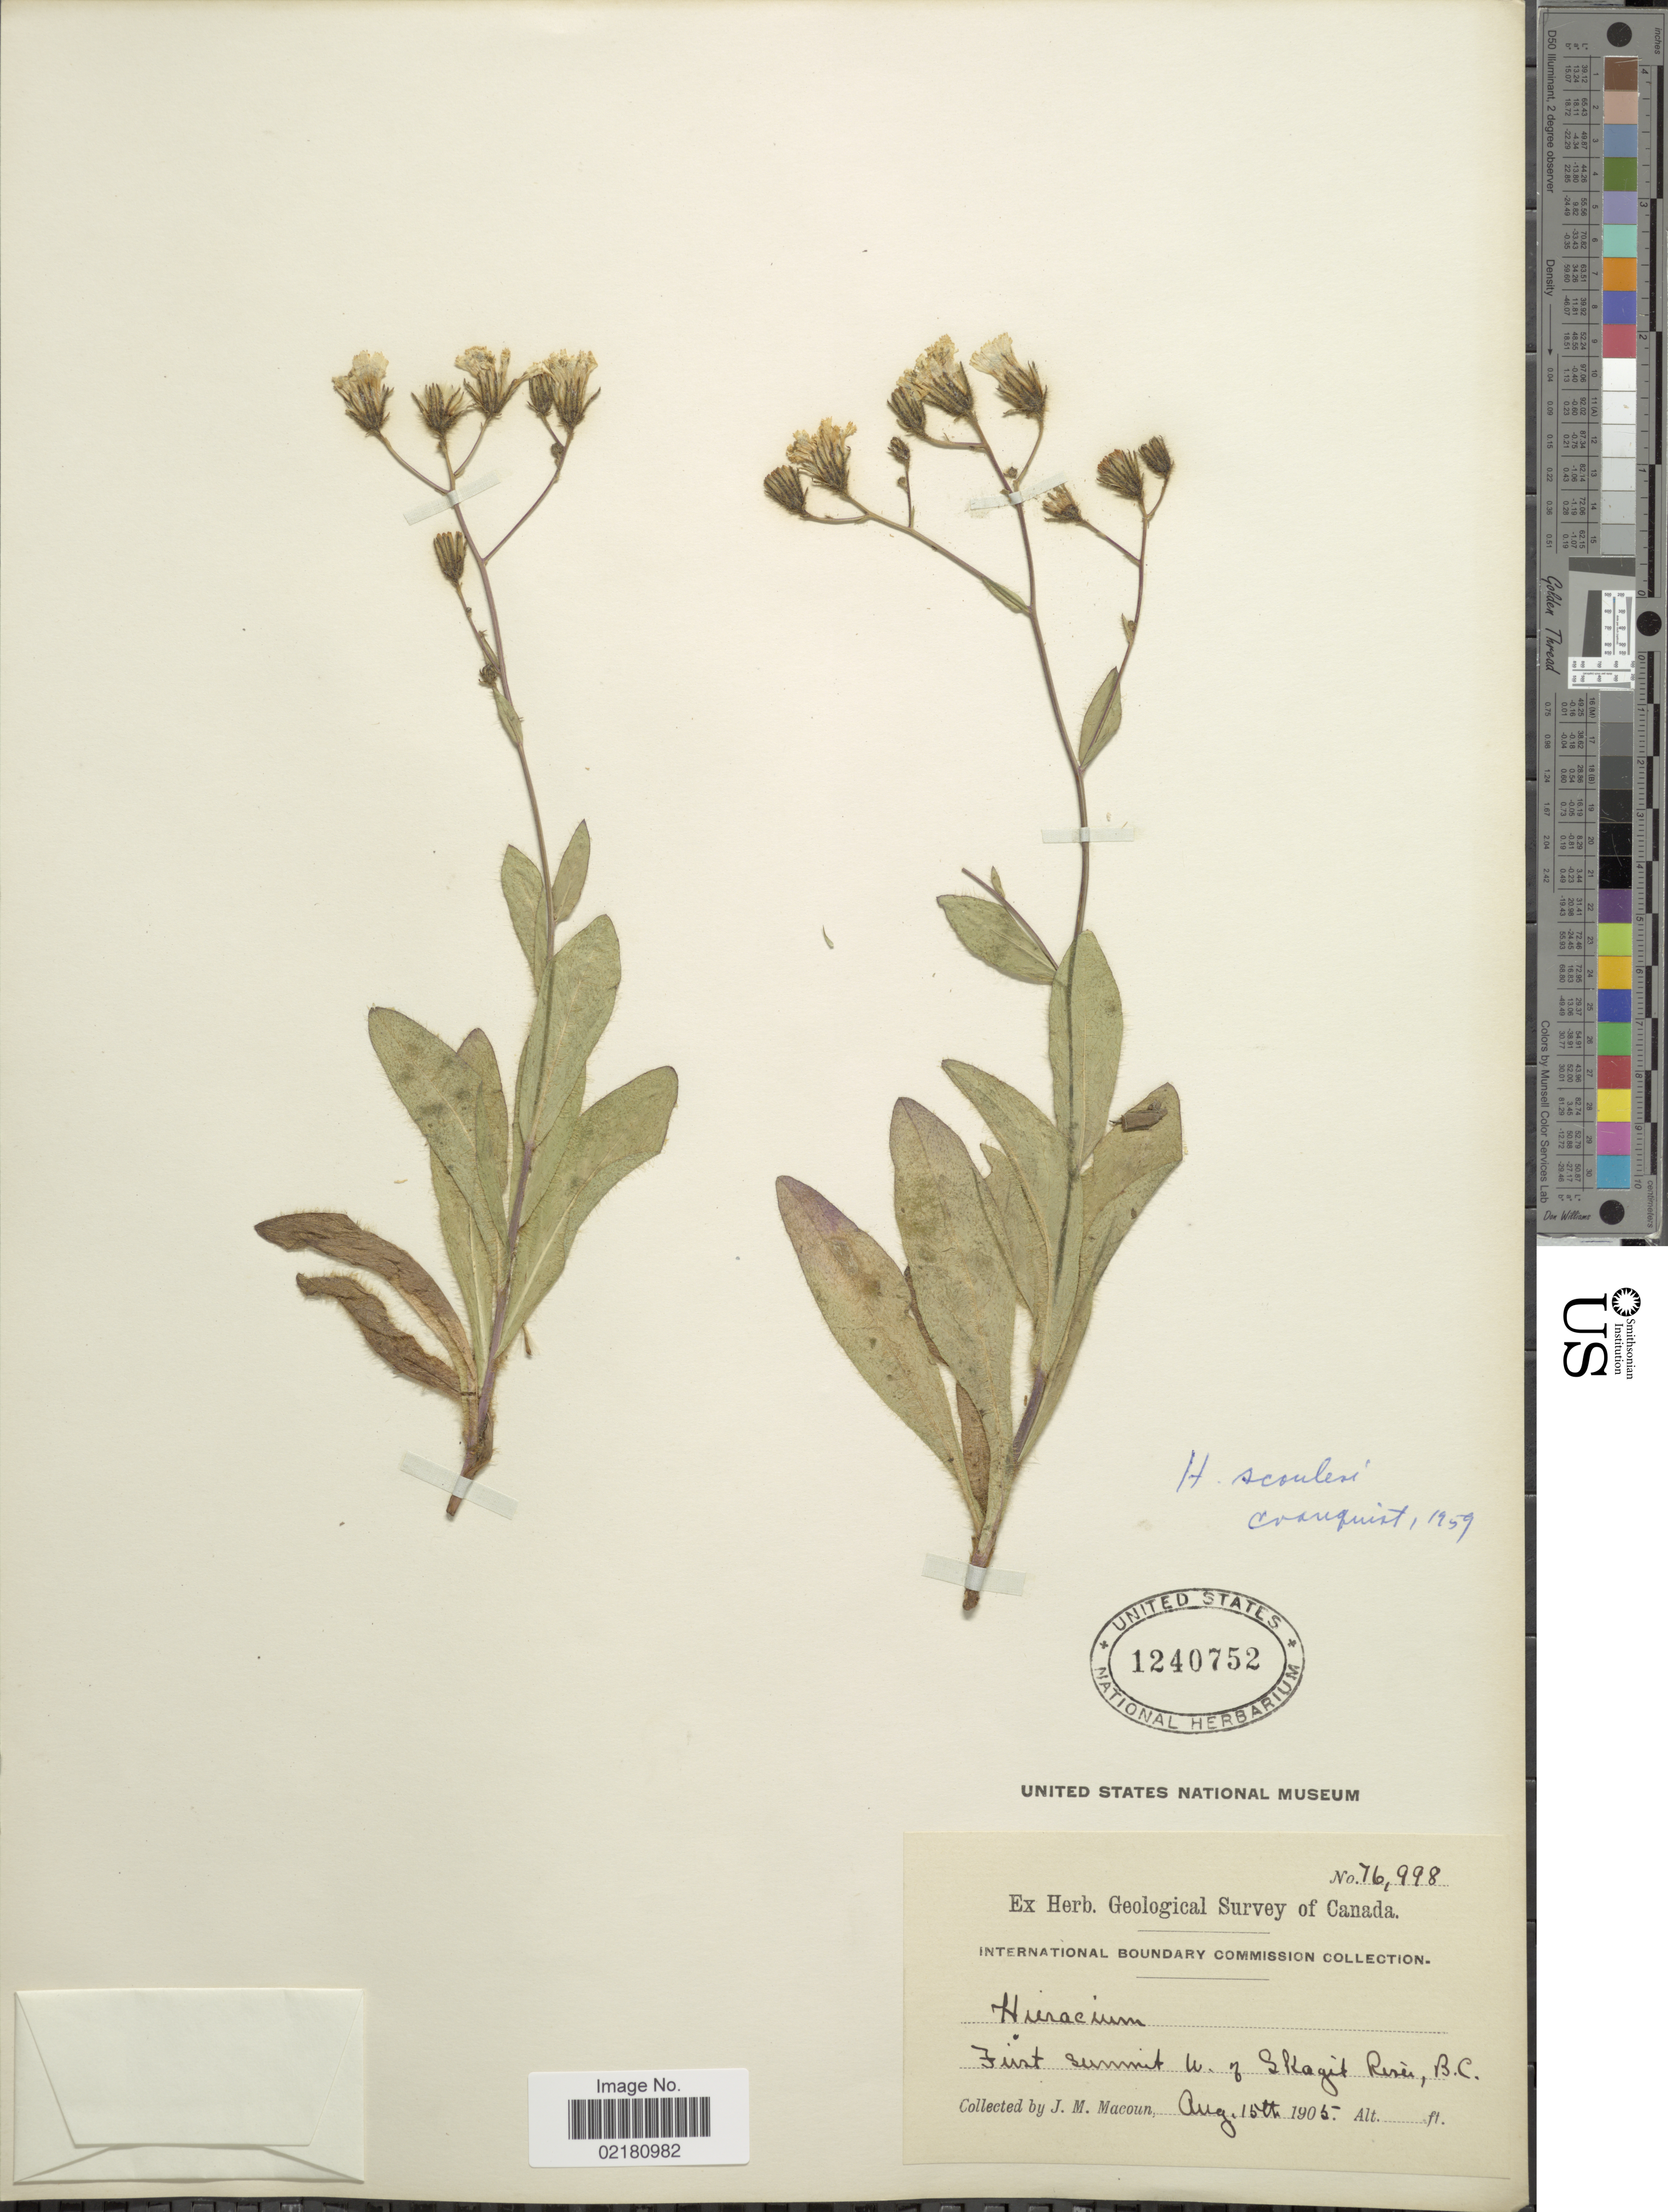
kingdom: Plantae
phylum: Tracheophyta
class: Magnoliopsida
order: Asterales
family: Asteraceae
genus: Hieracium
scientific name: Hieracium scouleri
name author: Hook.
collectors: J. M. Macoun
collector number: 16.998*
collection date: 1905-08-15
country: Canada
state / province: British Columbia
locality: First summit w of Skagit River, B.C.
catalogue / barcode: US 1240752